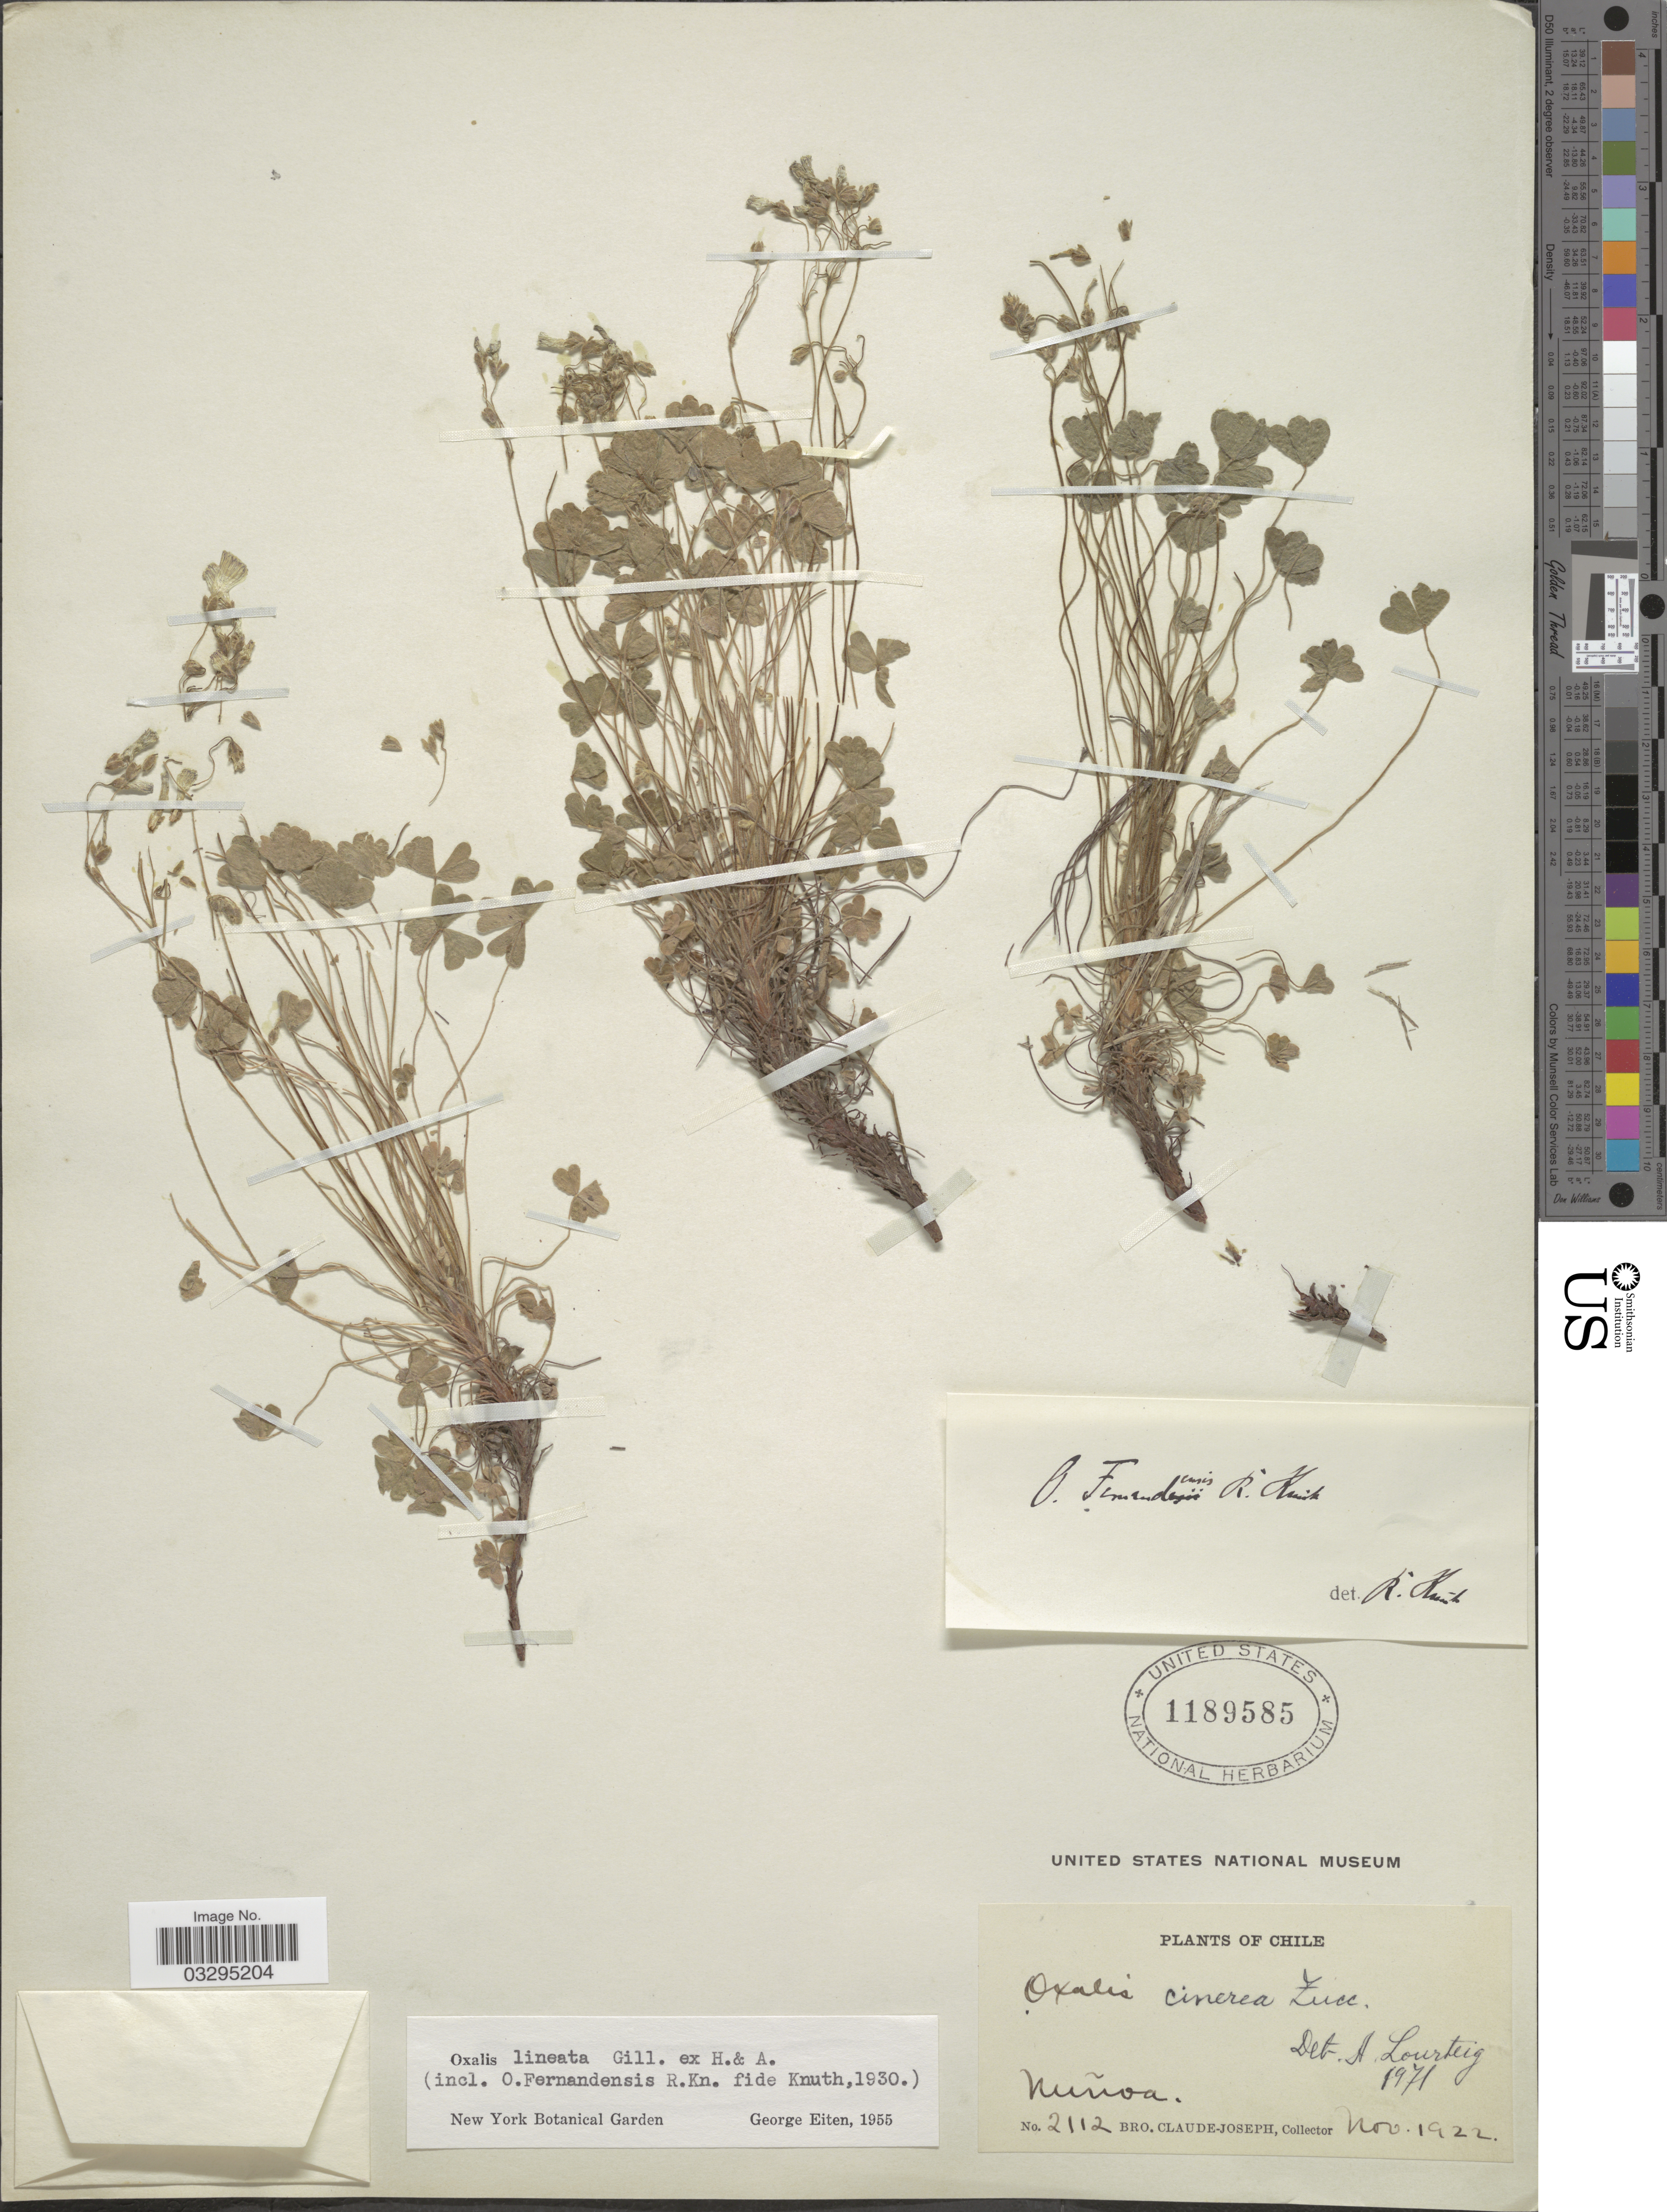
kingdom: Plantae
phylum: Tracheophyta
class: Magnoliopsida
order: Oxalidales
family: Oxalidaceae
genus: Oxalis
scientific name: Oxalis cinerea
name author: Zucc.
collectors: Bro. Claude-Joseph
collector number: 2112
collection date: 1922-11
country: Chile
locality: Nuñoa.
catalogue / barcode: US 1189585